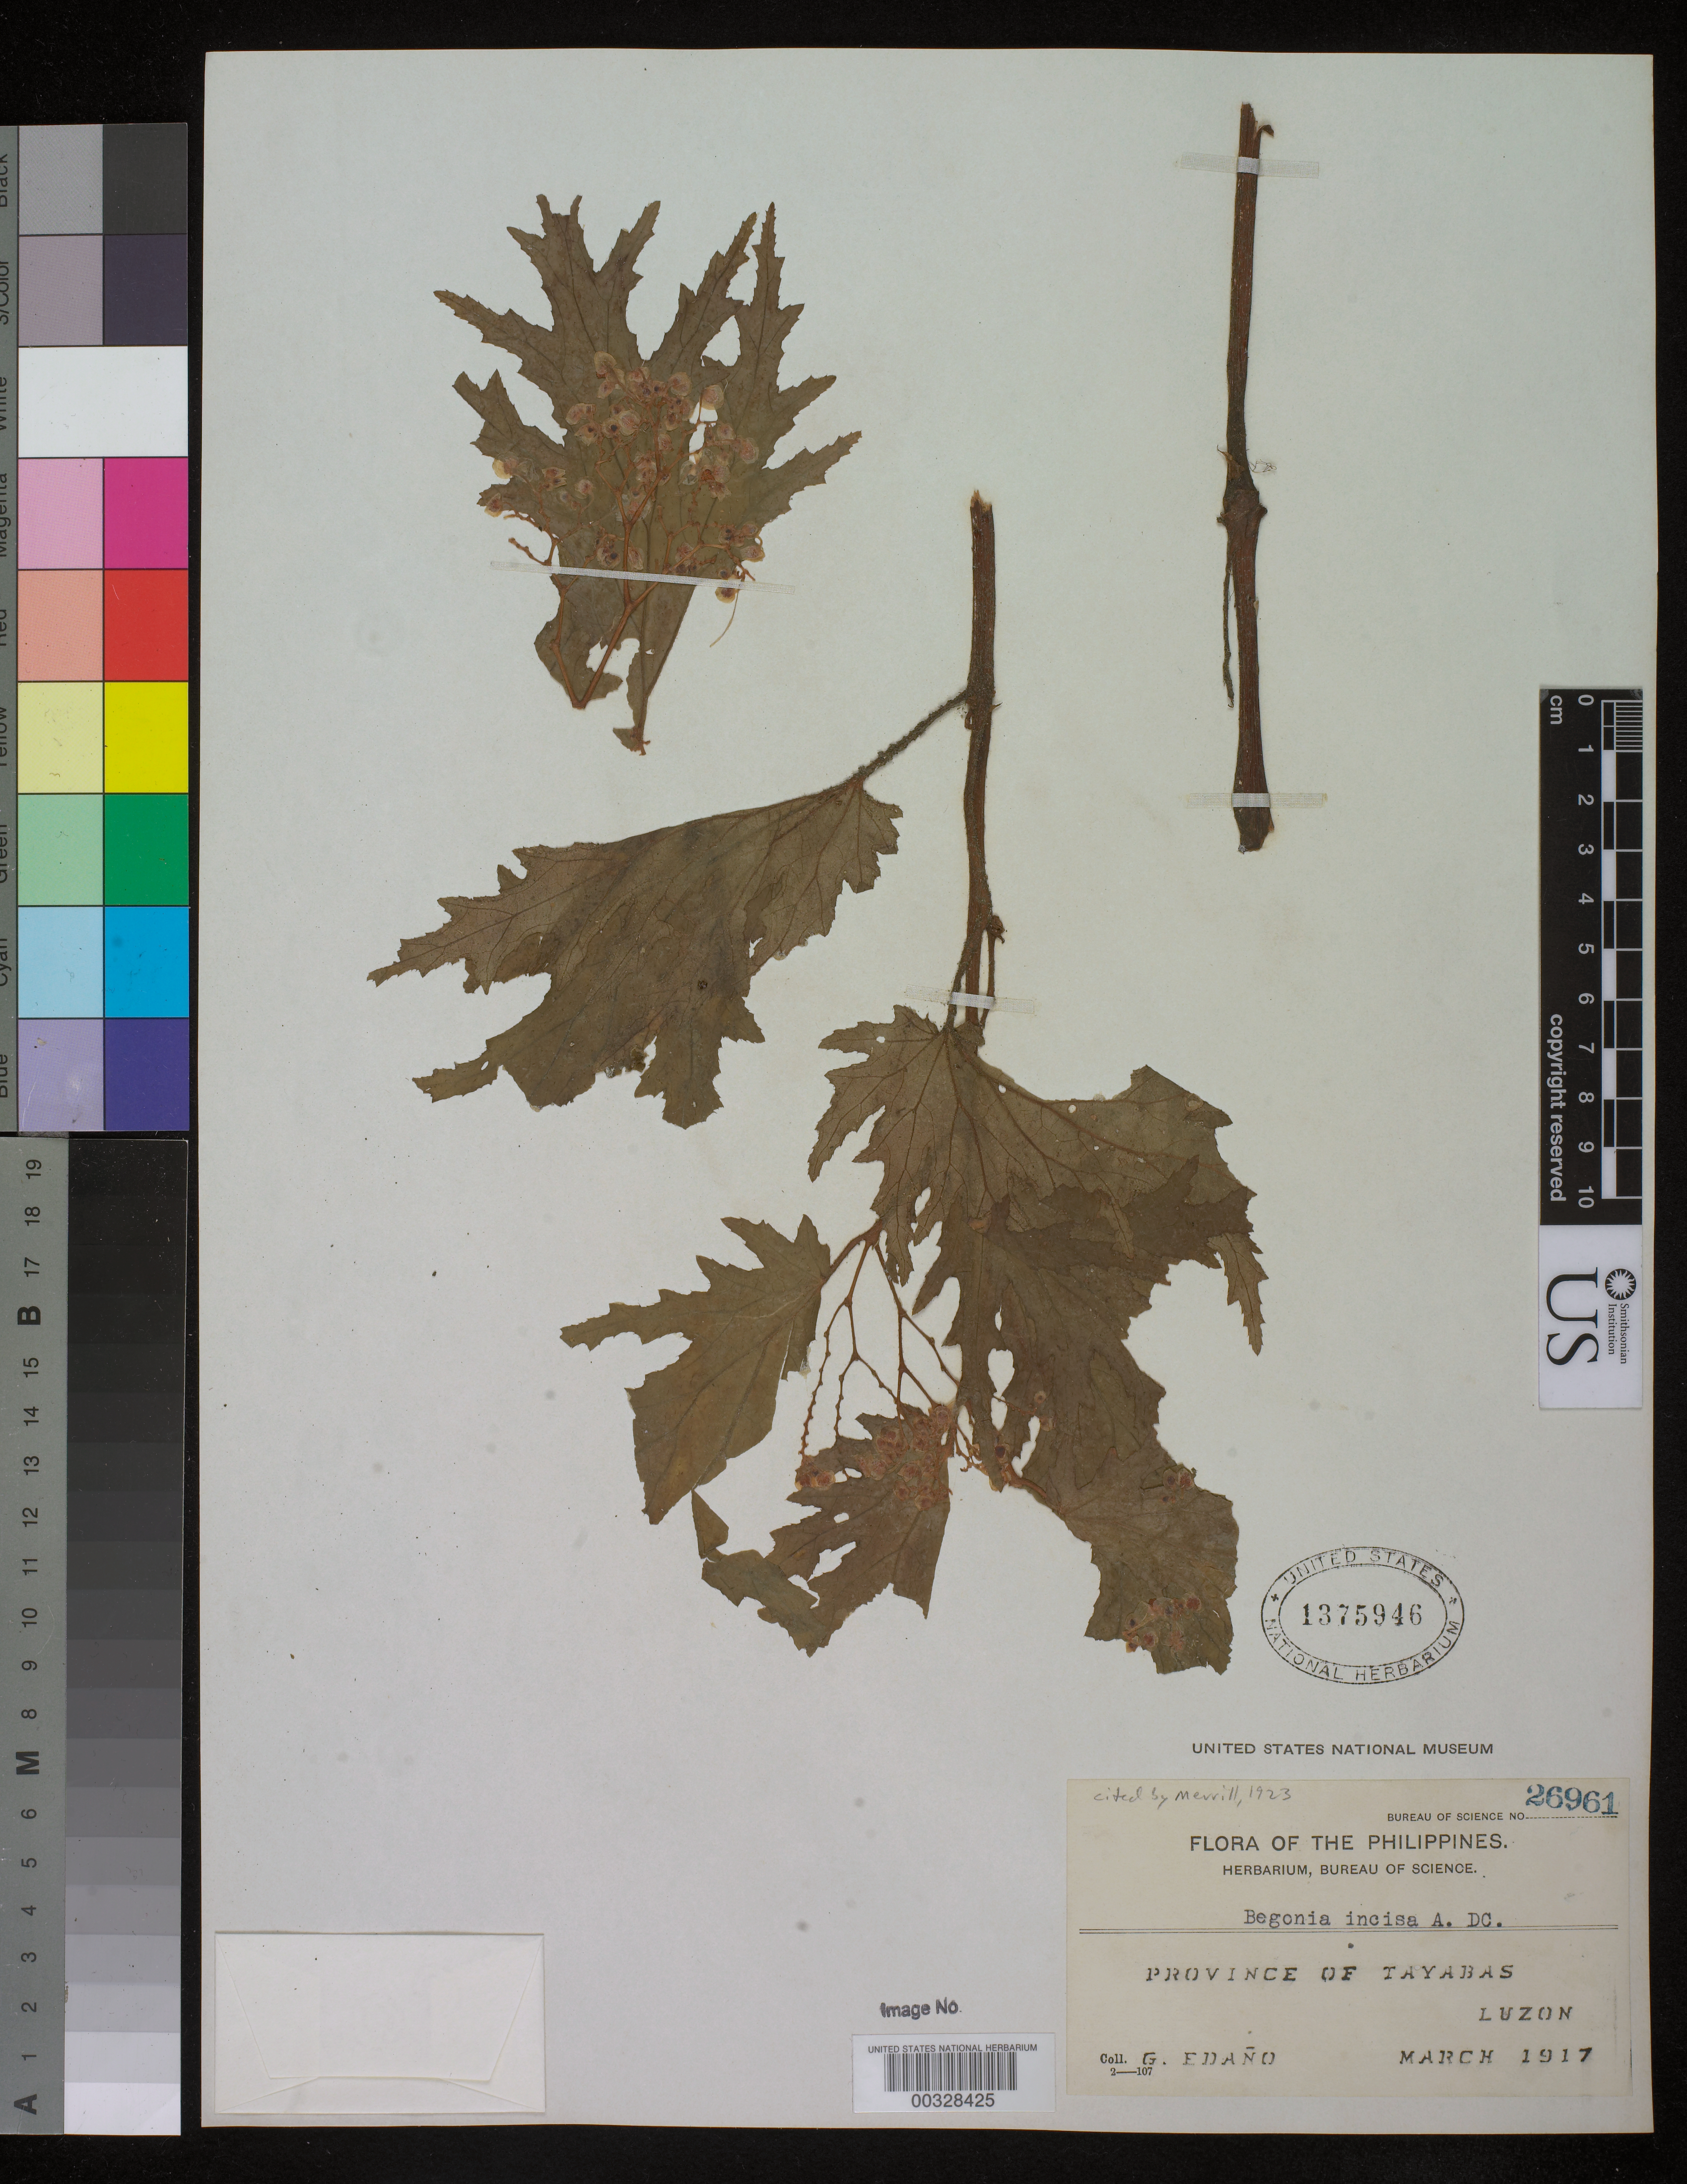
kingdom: Plantae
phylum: Tracheophyta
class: Magnoliopsida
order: Cucurbitales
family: Begoniaceae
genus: Begonia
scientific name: Begonia incisa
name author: A. DC.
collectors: G. E. Edaño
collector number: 26961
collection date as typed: Mar 1917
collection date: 1917-03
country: Philippines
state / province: Calabarzon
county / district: Quezon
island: Luzon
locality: Tayabas prov. [= quezon province]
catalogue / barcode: US 1375946